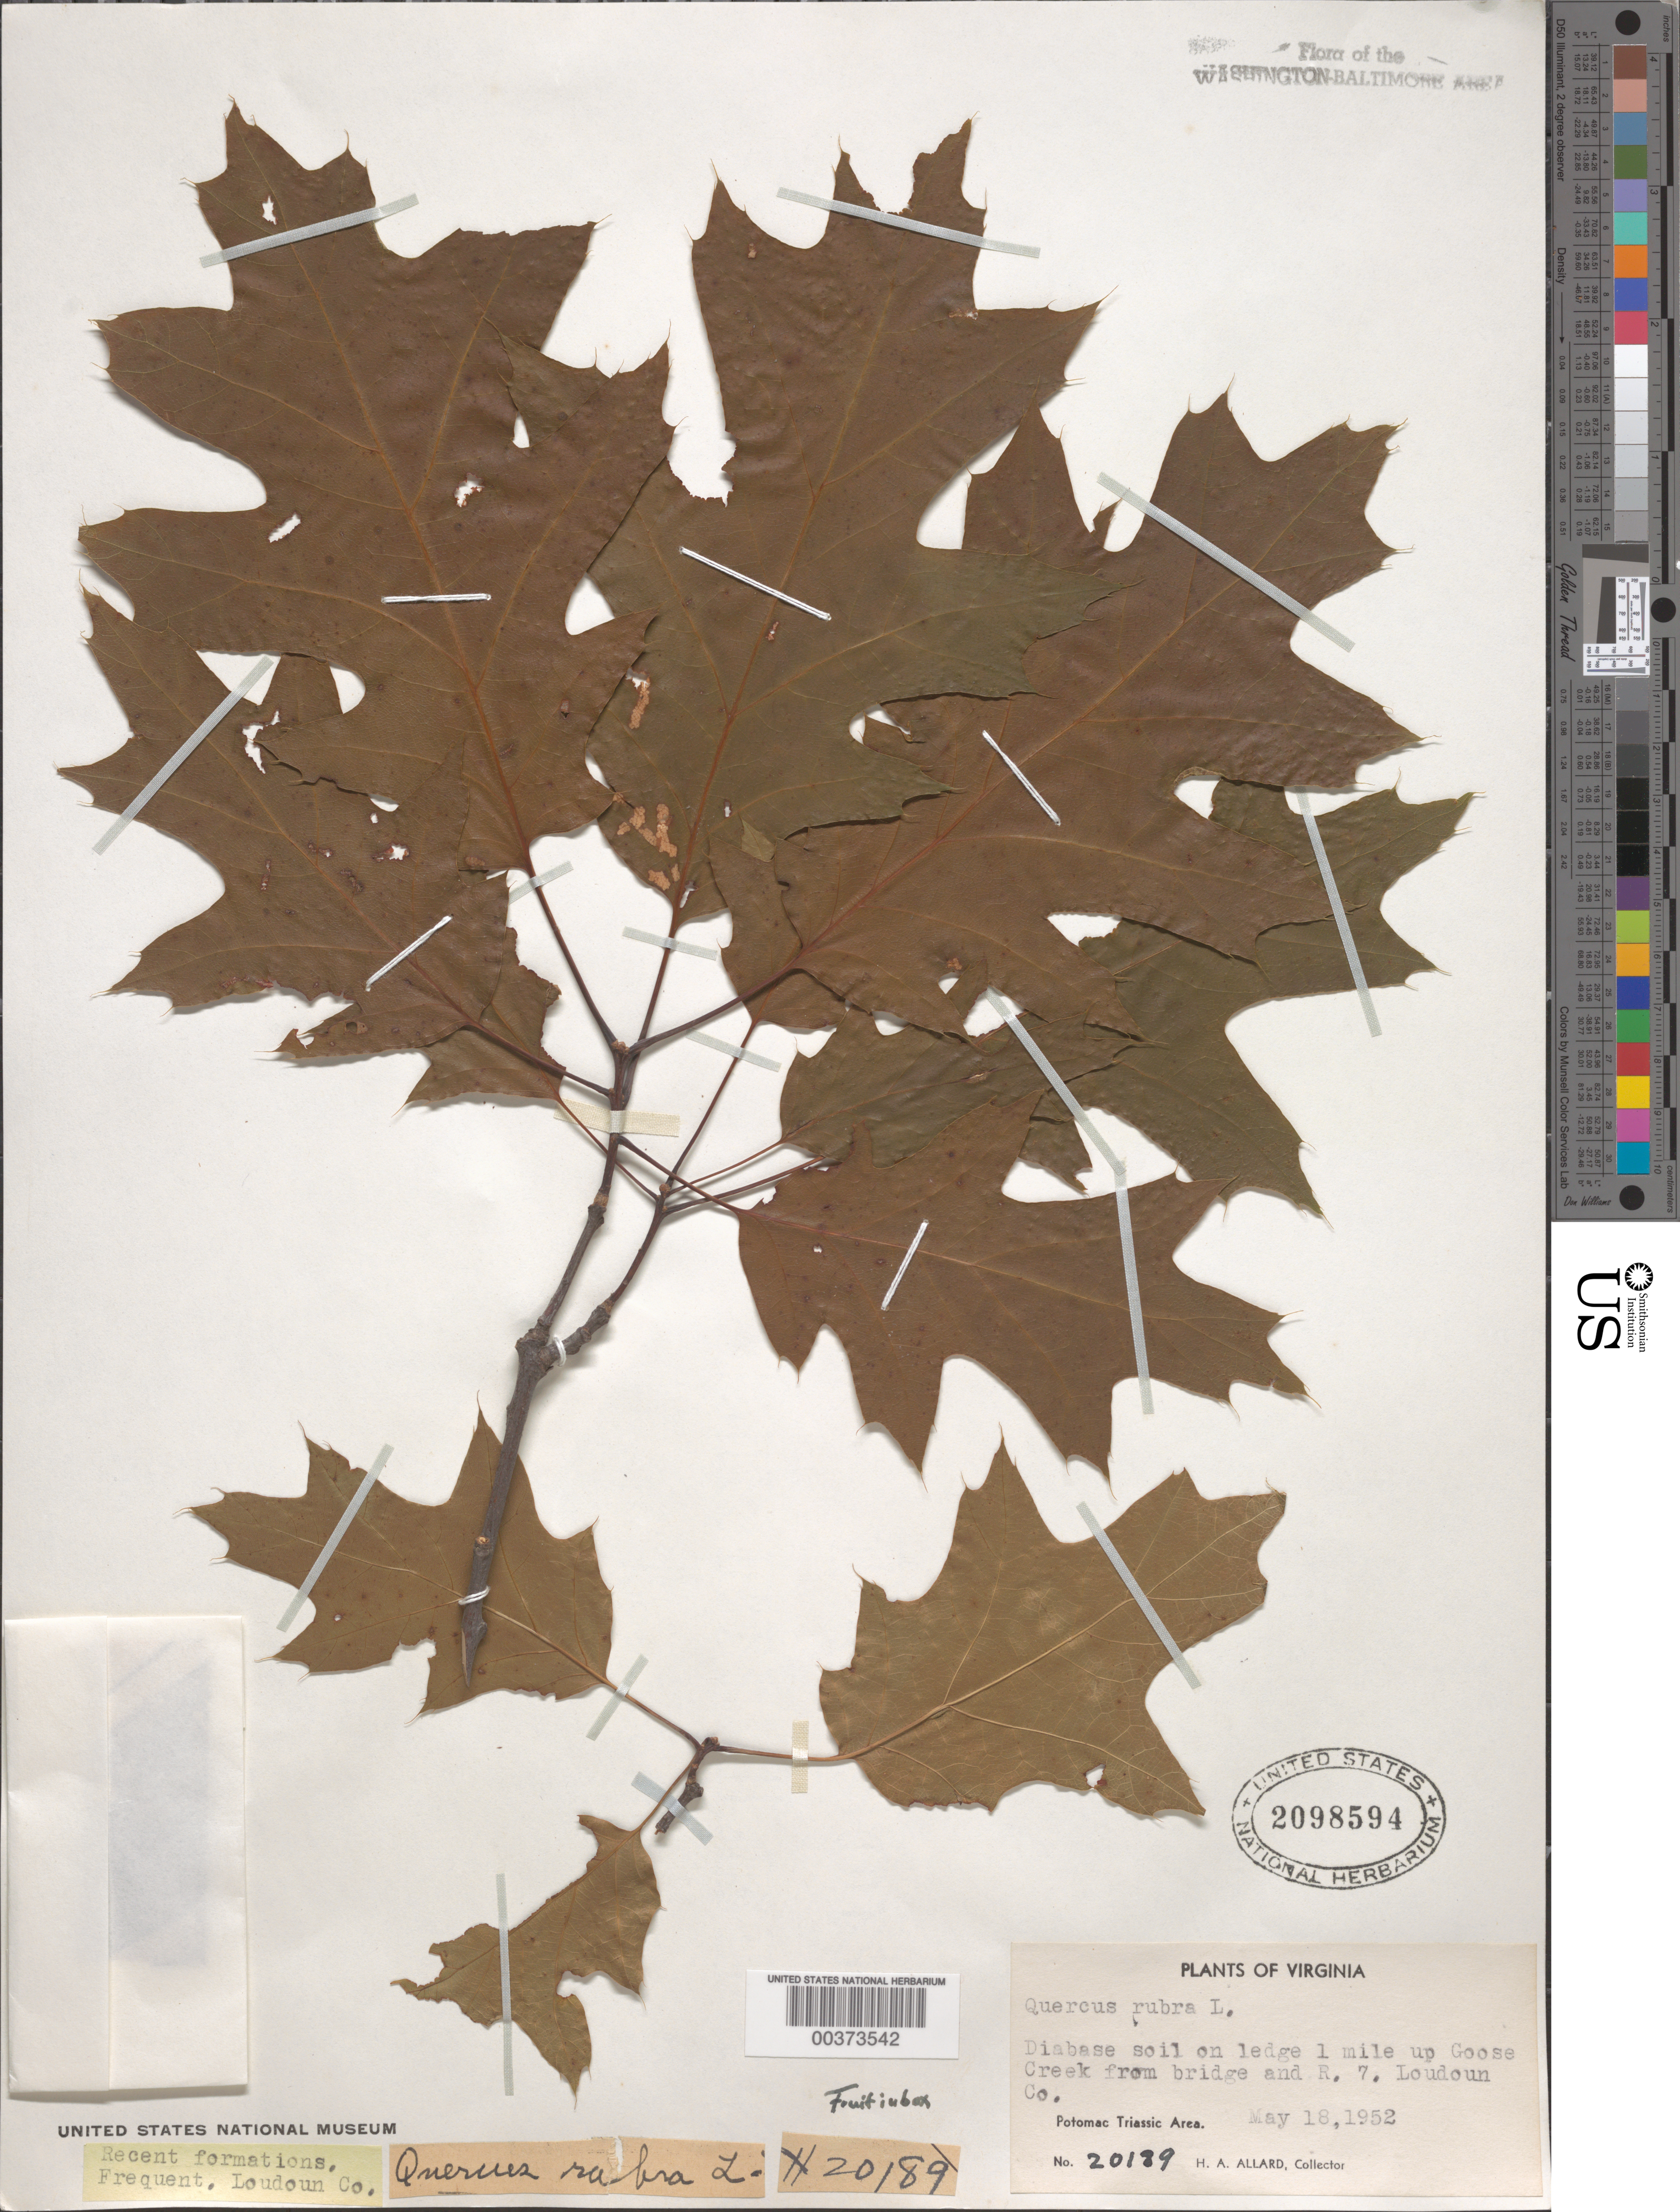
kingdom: Plantae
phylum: Tracheophyta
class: Magnoliopsida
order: Fagales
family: Fagaceae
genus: Quercus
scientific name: Quercus rubra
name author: L.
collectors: H. A. Allard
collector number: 20189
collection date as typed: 18 May 1952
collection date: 1952-05-18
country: United States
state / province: Virginia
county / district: Loudoun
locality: Upstream from Route 7 on Goose Creek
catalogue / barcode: US 2098594